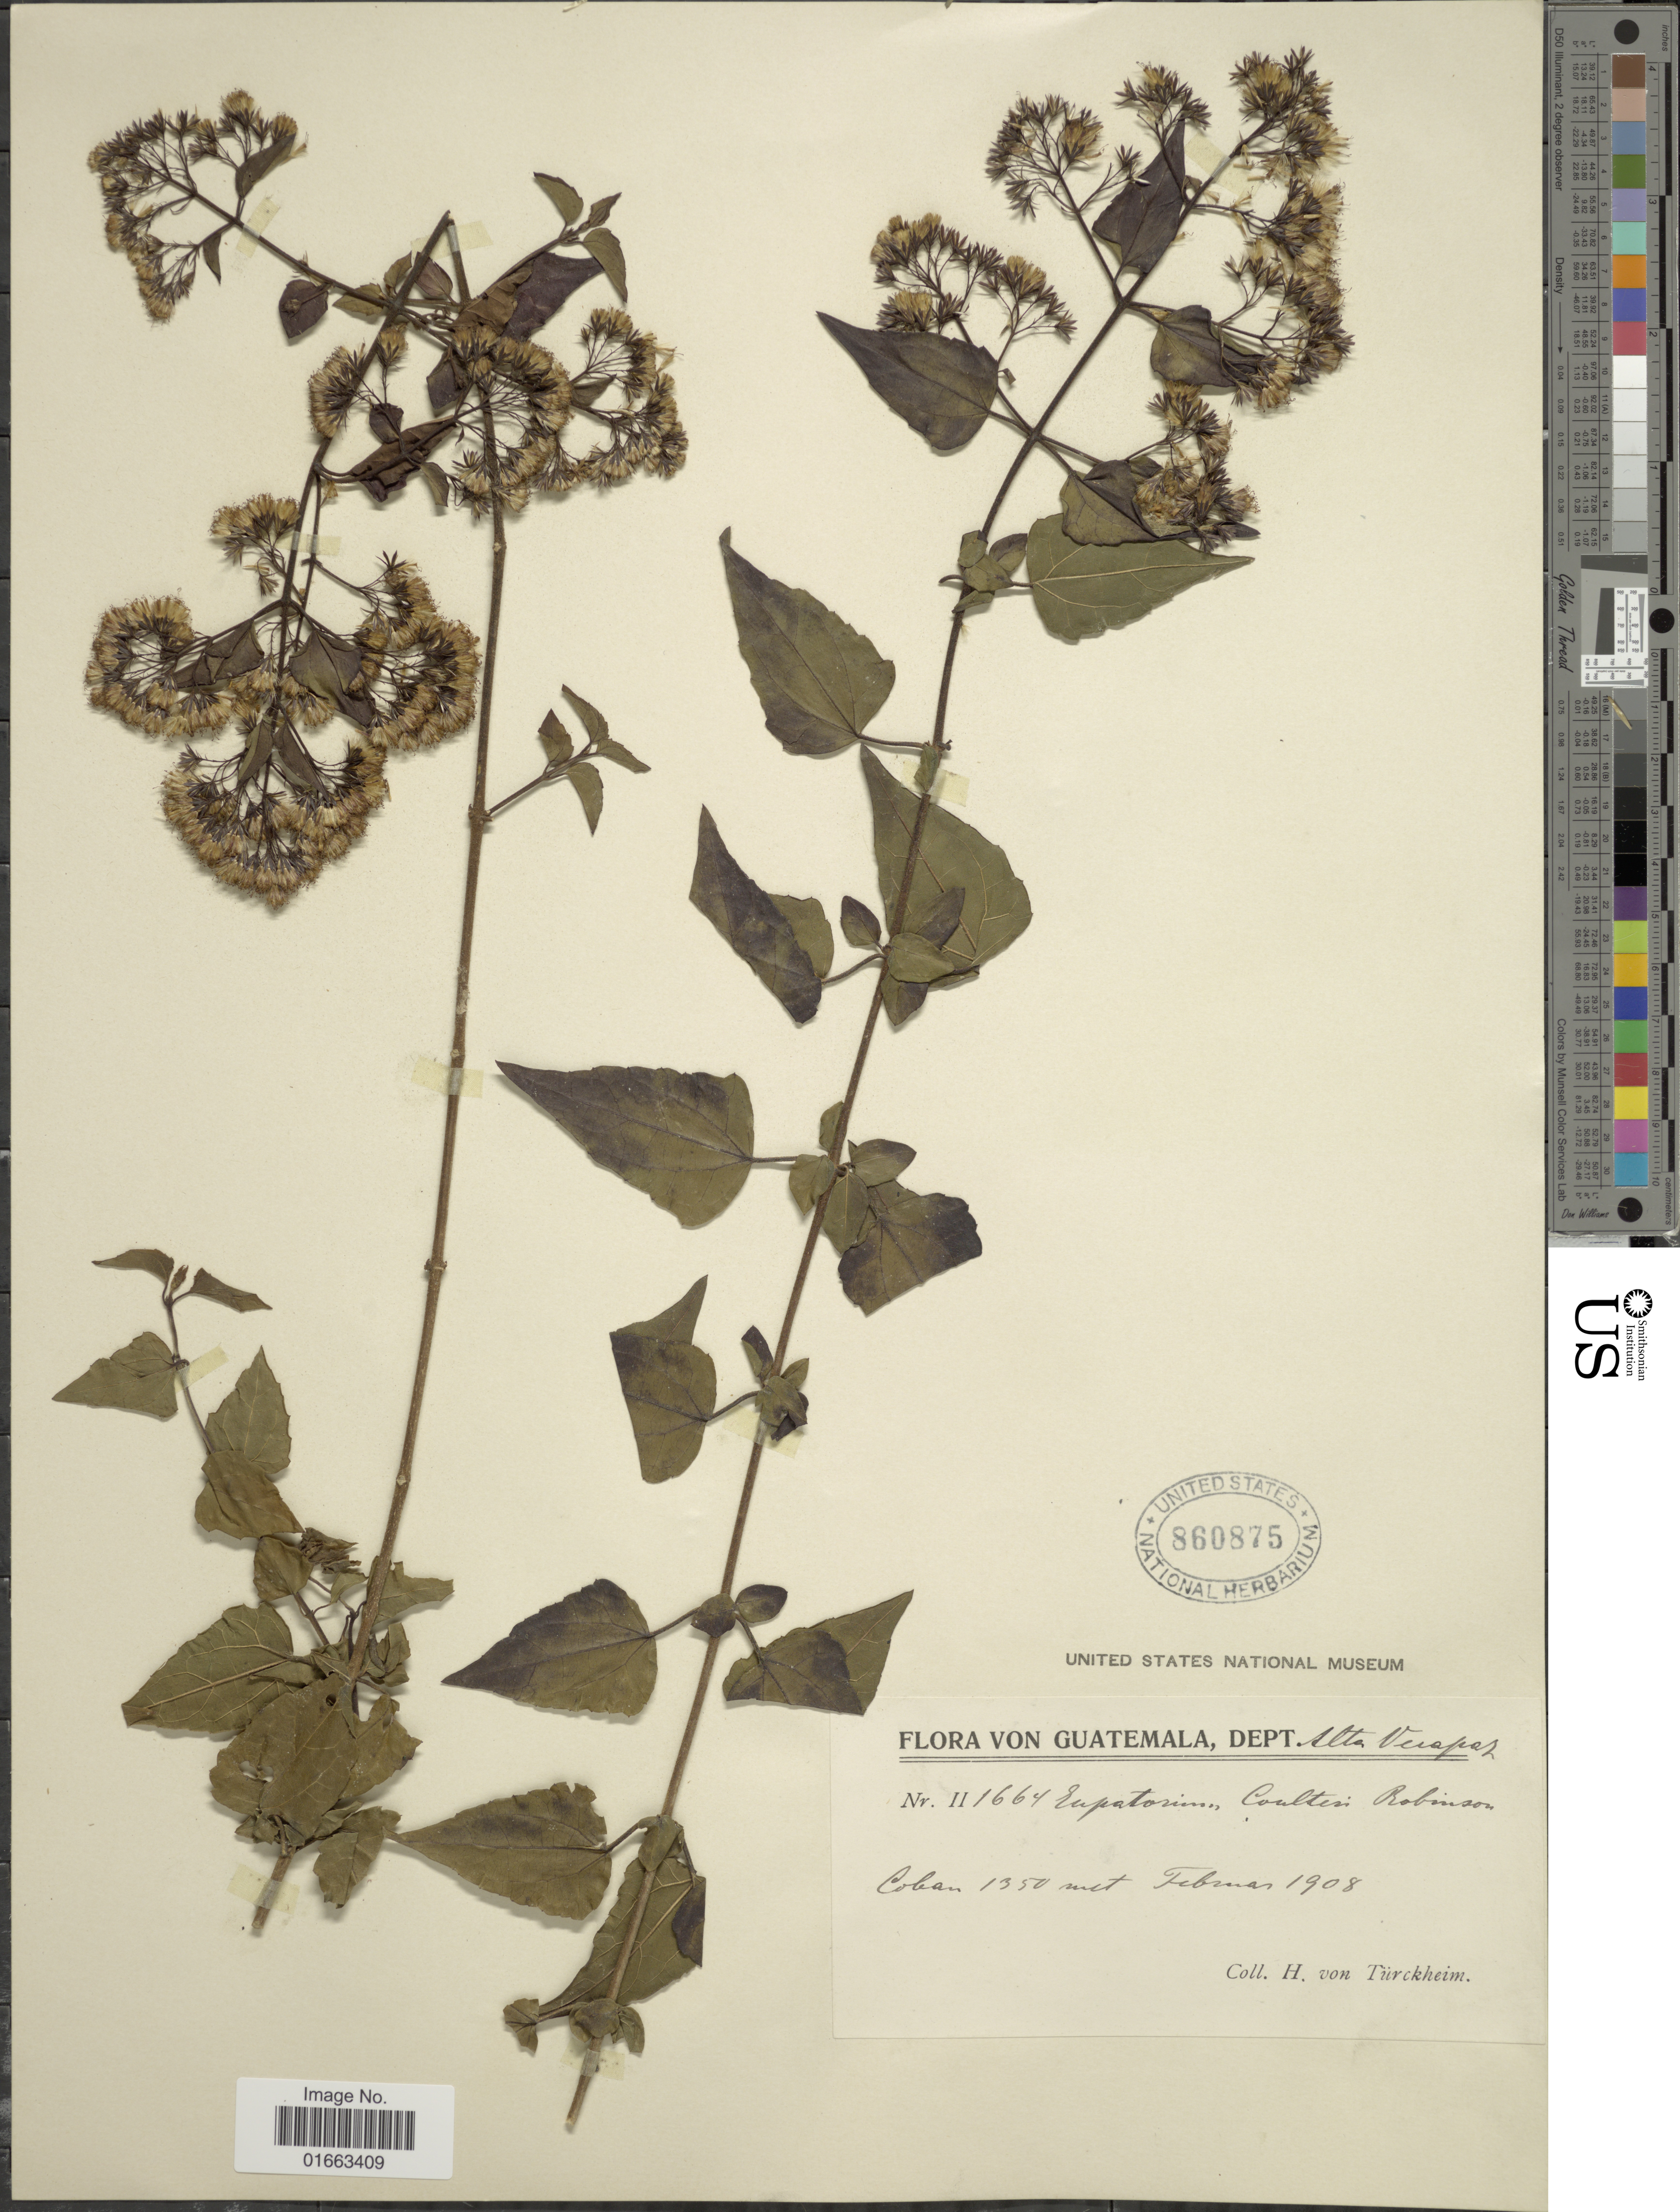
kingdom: Plantae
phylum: Tracheophyta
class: Magnoliopsida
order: Asterales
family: Asteraceae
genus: Koanophyllon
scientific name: Koanophyllon coulteri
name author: (B.L. Rob.) R.M. King & H. Rob.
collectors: H. von Türckheim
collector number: II664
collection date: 1908-02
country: Guatemala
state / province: Alta Verapaz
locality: Coban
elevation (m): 1350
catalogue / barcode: US 860875